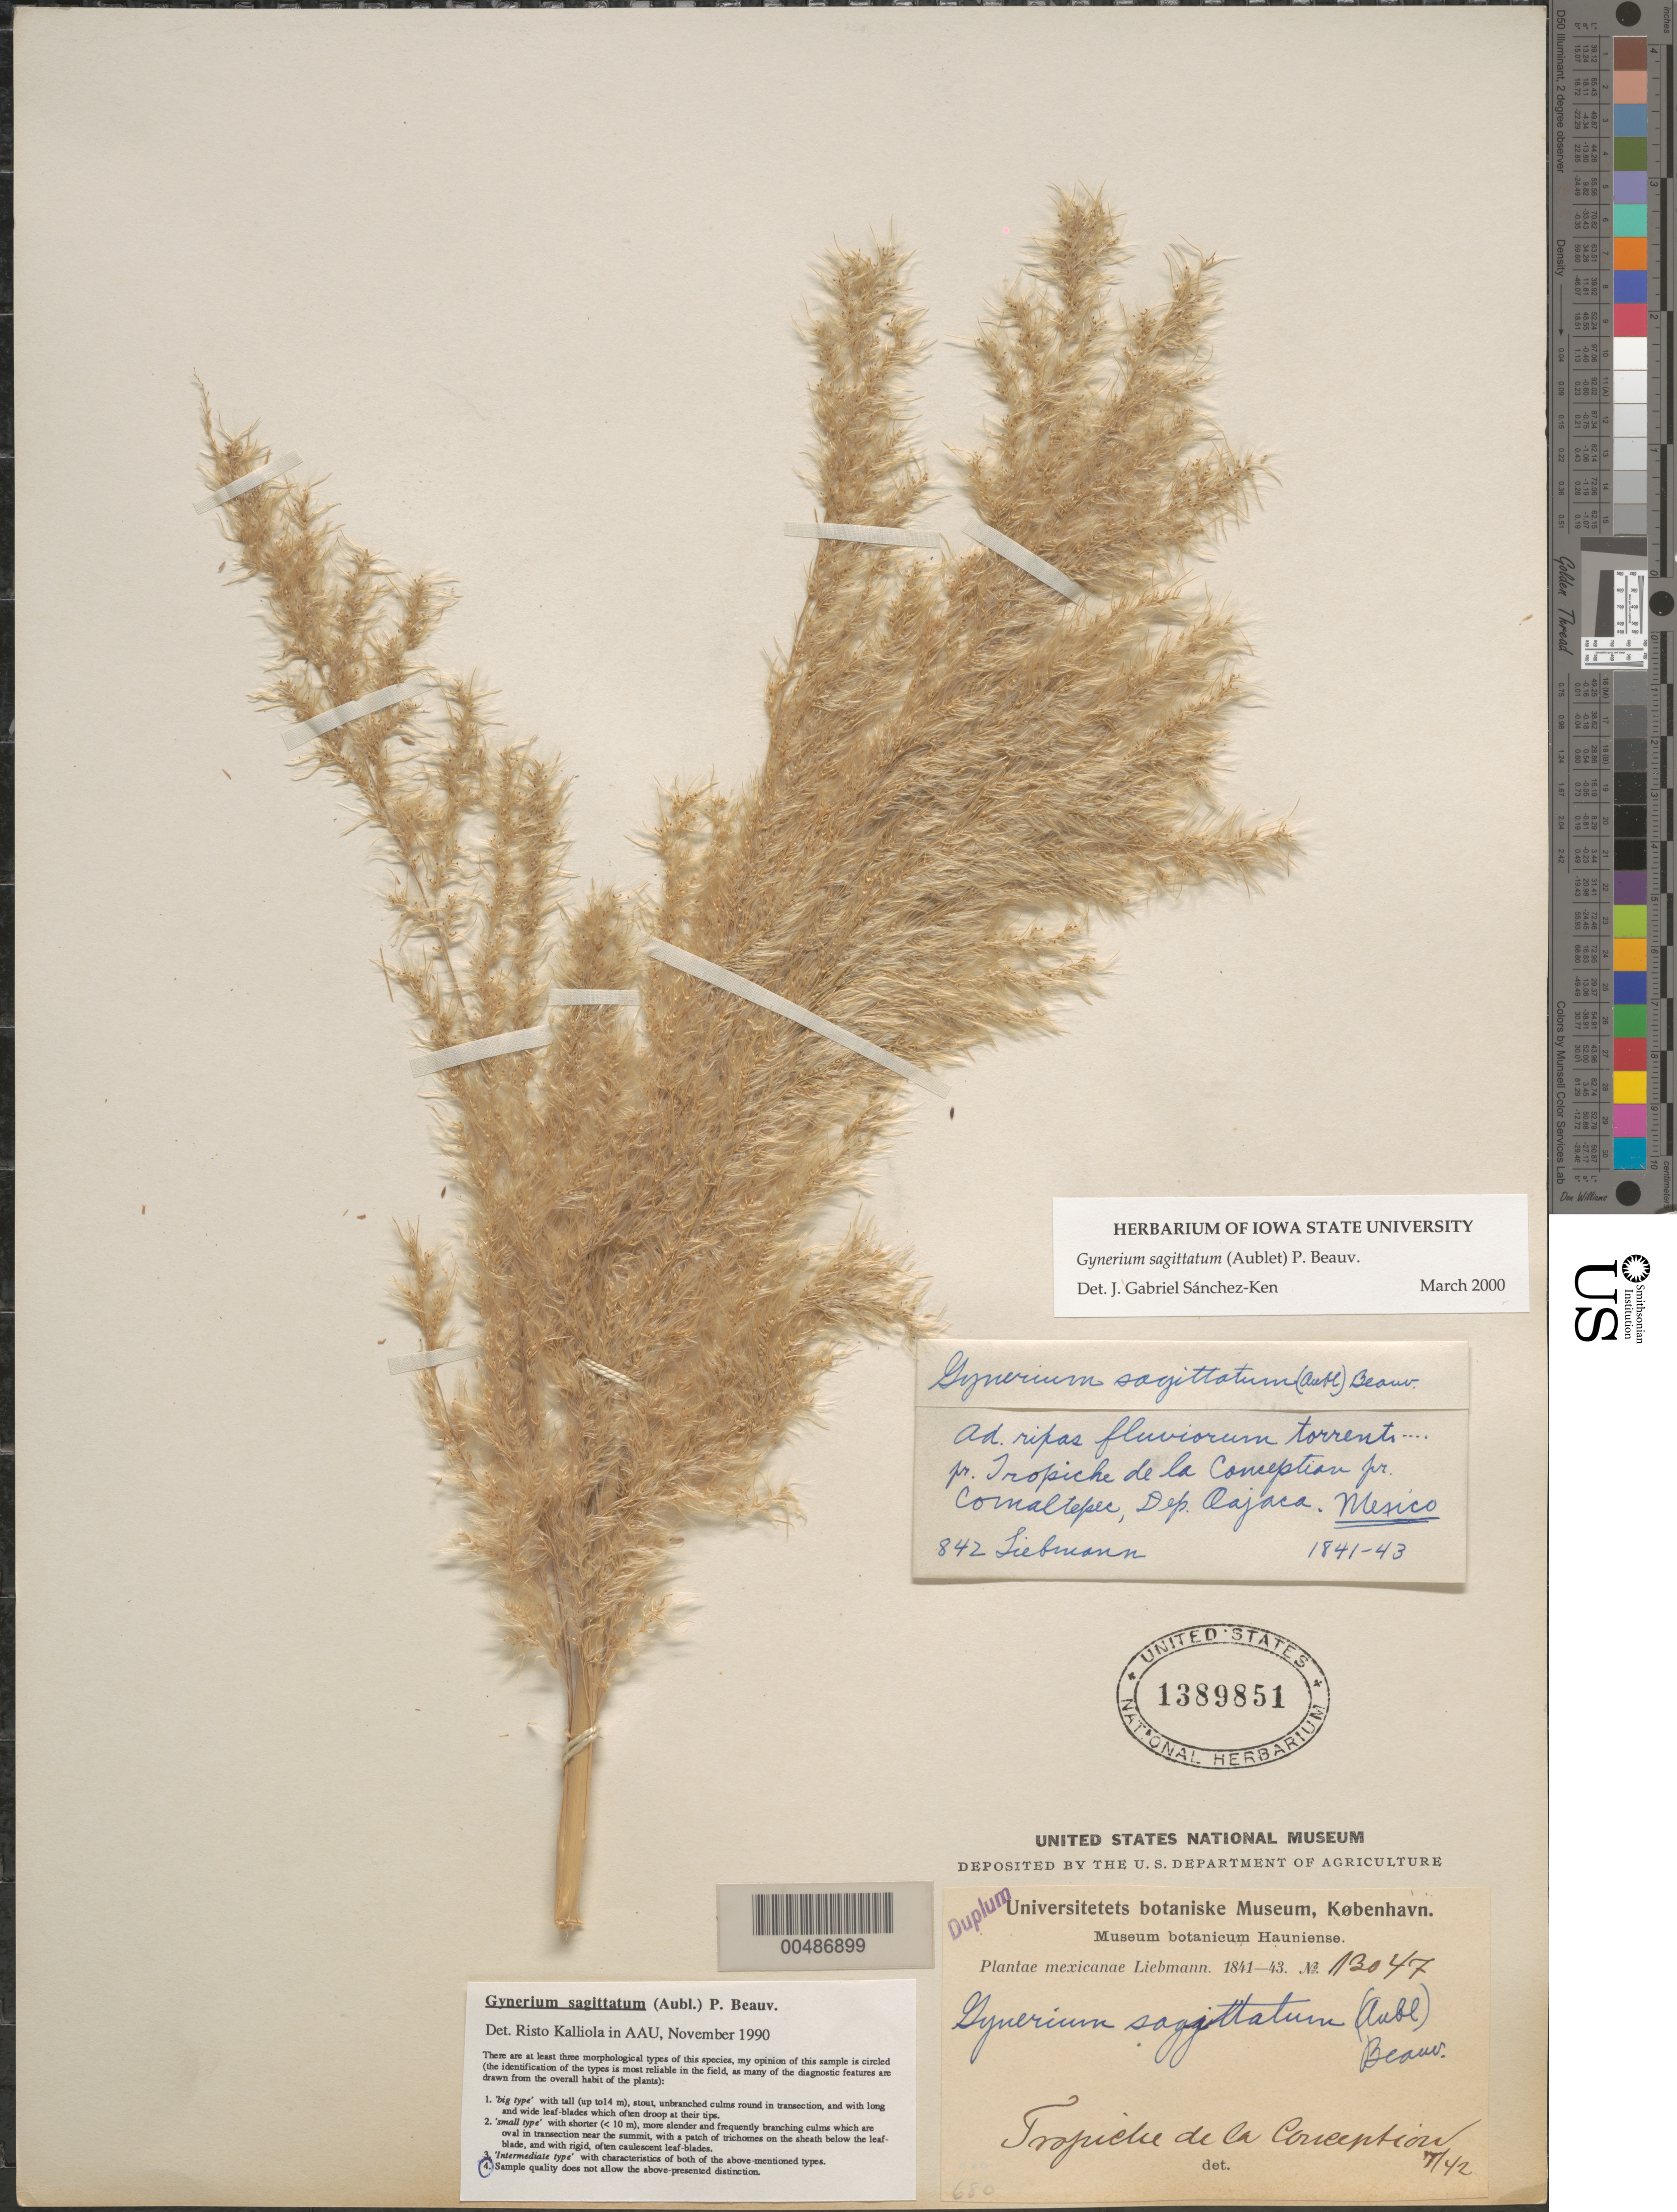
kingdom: Plantae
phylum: Tracheophyta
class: Liliopsida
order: Poales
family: Poaceae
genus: Gynerium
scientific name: Gynerium sagittatum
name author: (Aubl.) P. Beauv.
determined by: Kalliola, R.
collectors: F. M. Liebmann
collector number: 13047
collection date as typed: Jul 1842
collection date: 1842-07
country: Mexico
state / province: Oaxaca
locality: Tropiche de la Concepcion, Comaltepec, Dep. Oajaca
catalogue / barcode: US 1389851